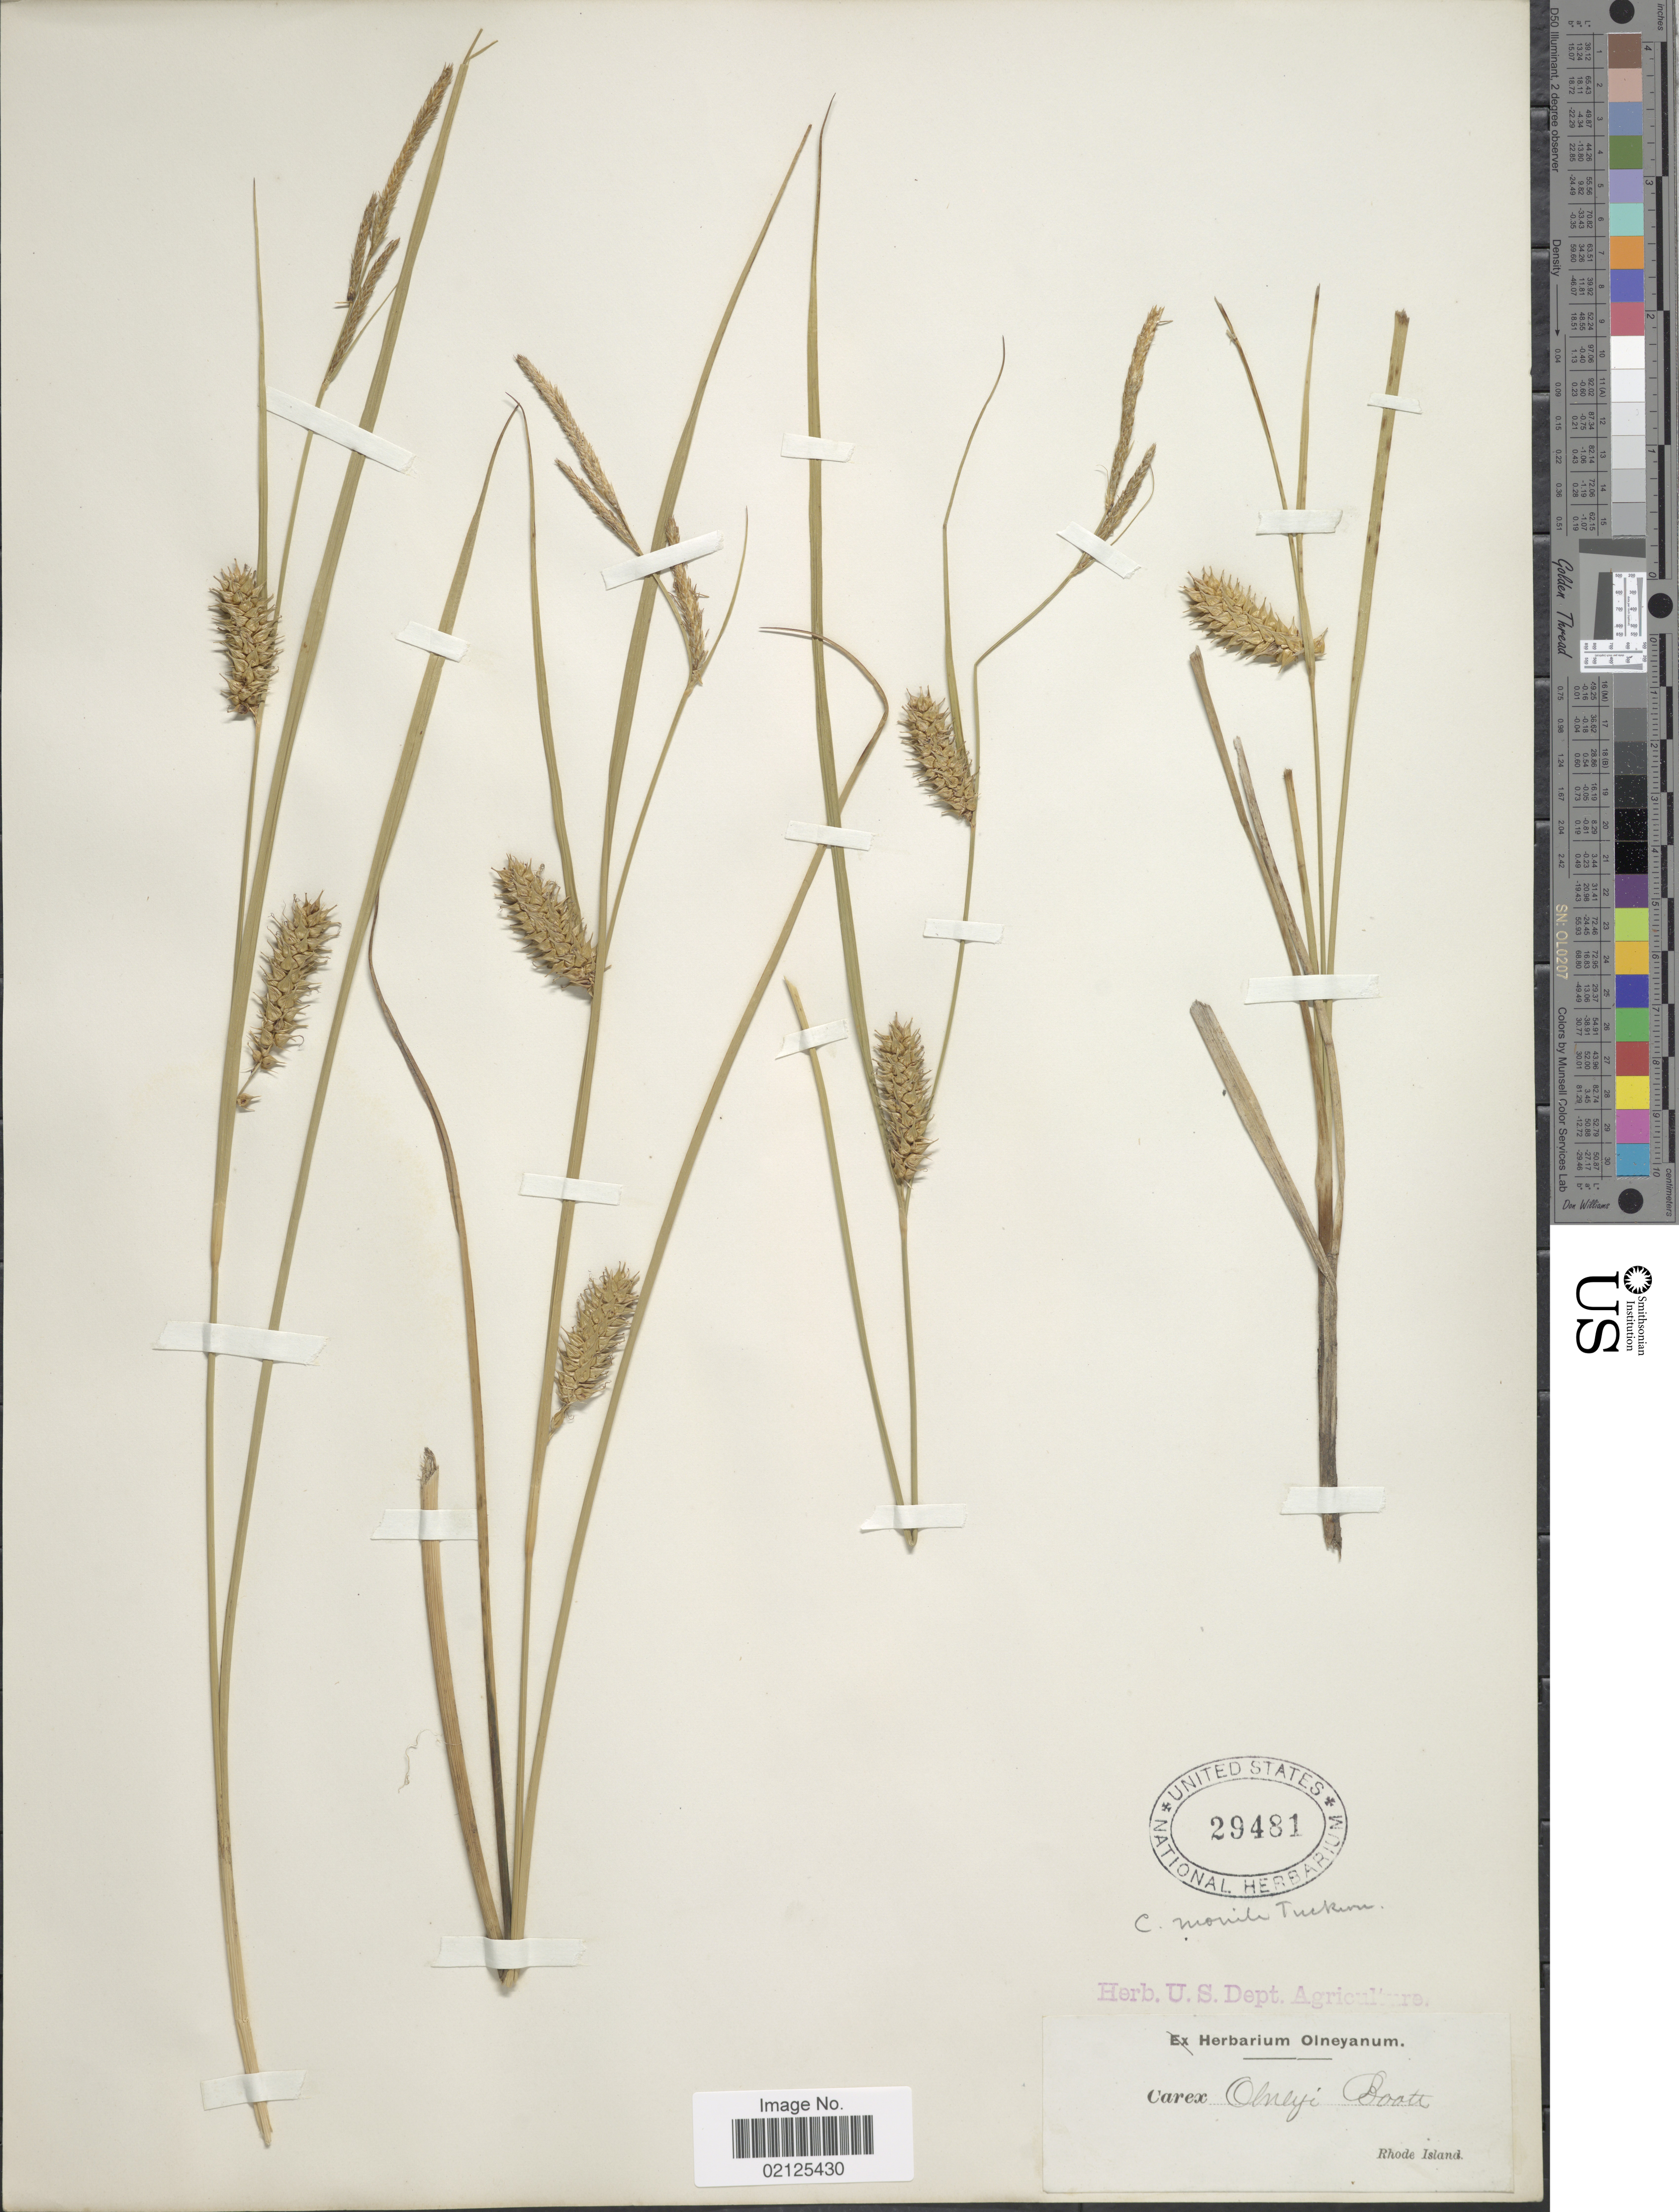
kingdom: Plantae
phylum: Tracheophyta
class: Liliopsida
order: Poales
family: Cyperaceae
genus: Carex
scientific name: Carex vesicaria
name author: L.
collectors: ex herb. Olneyanum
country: United States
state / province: Rhode Island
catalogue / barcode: US 29481